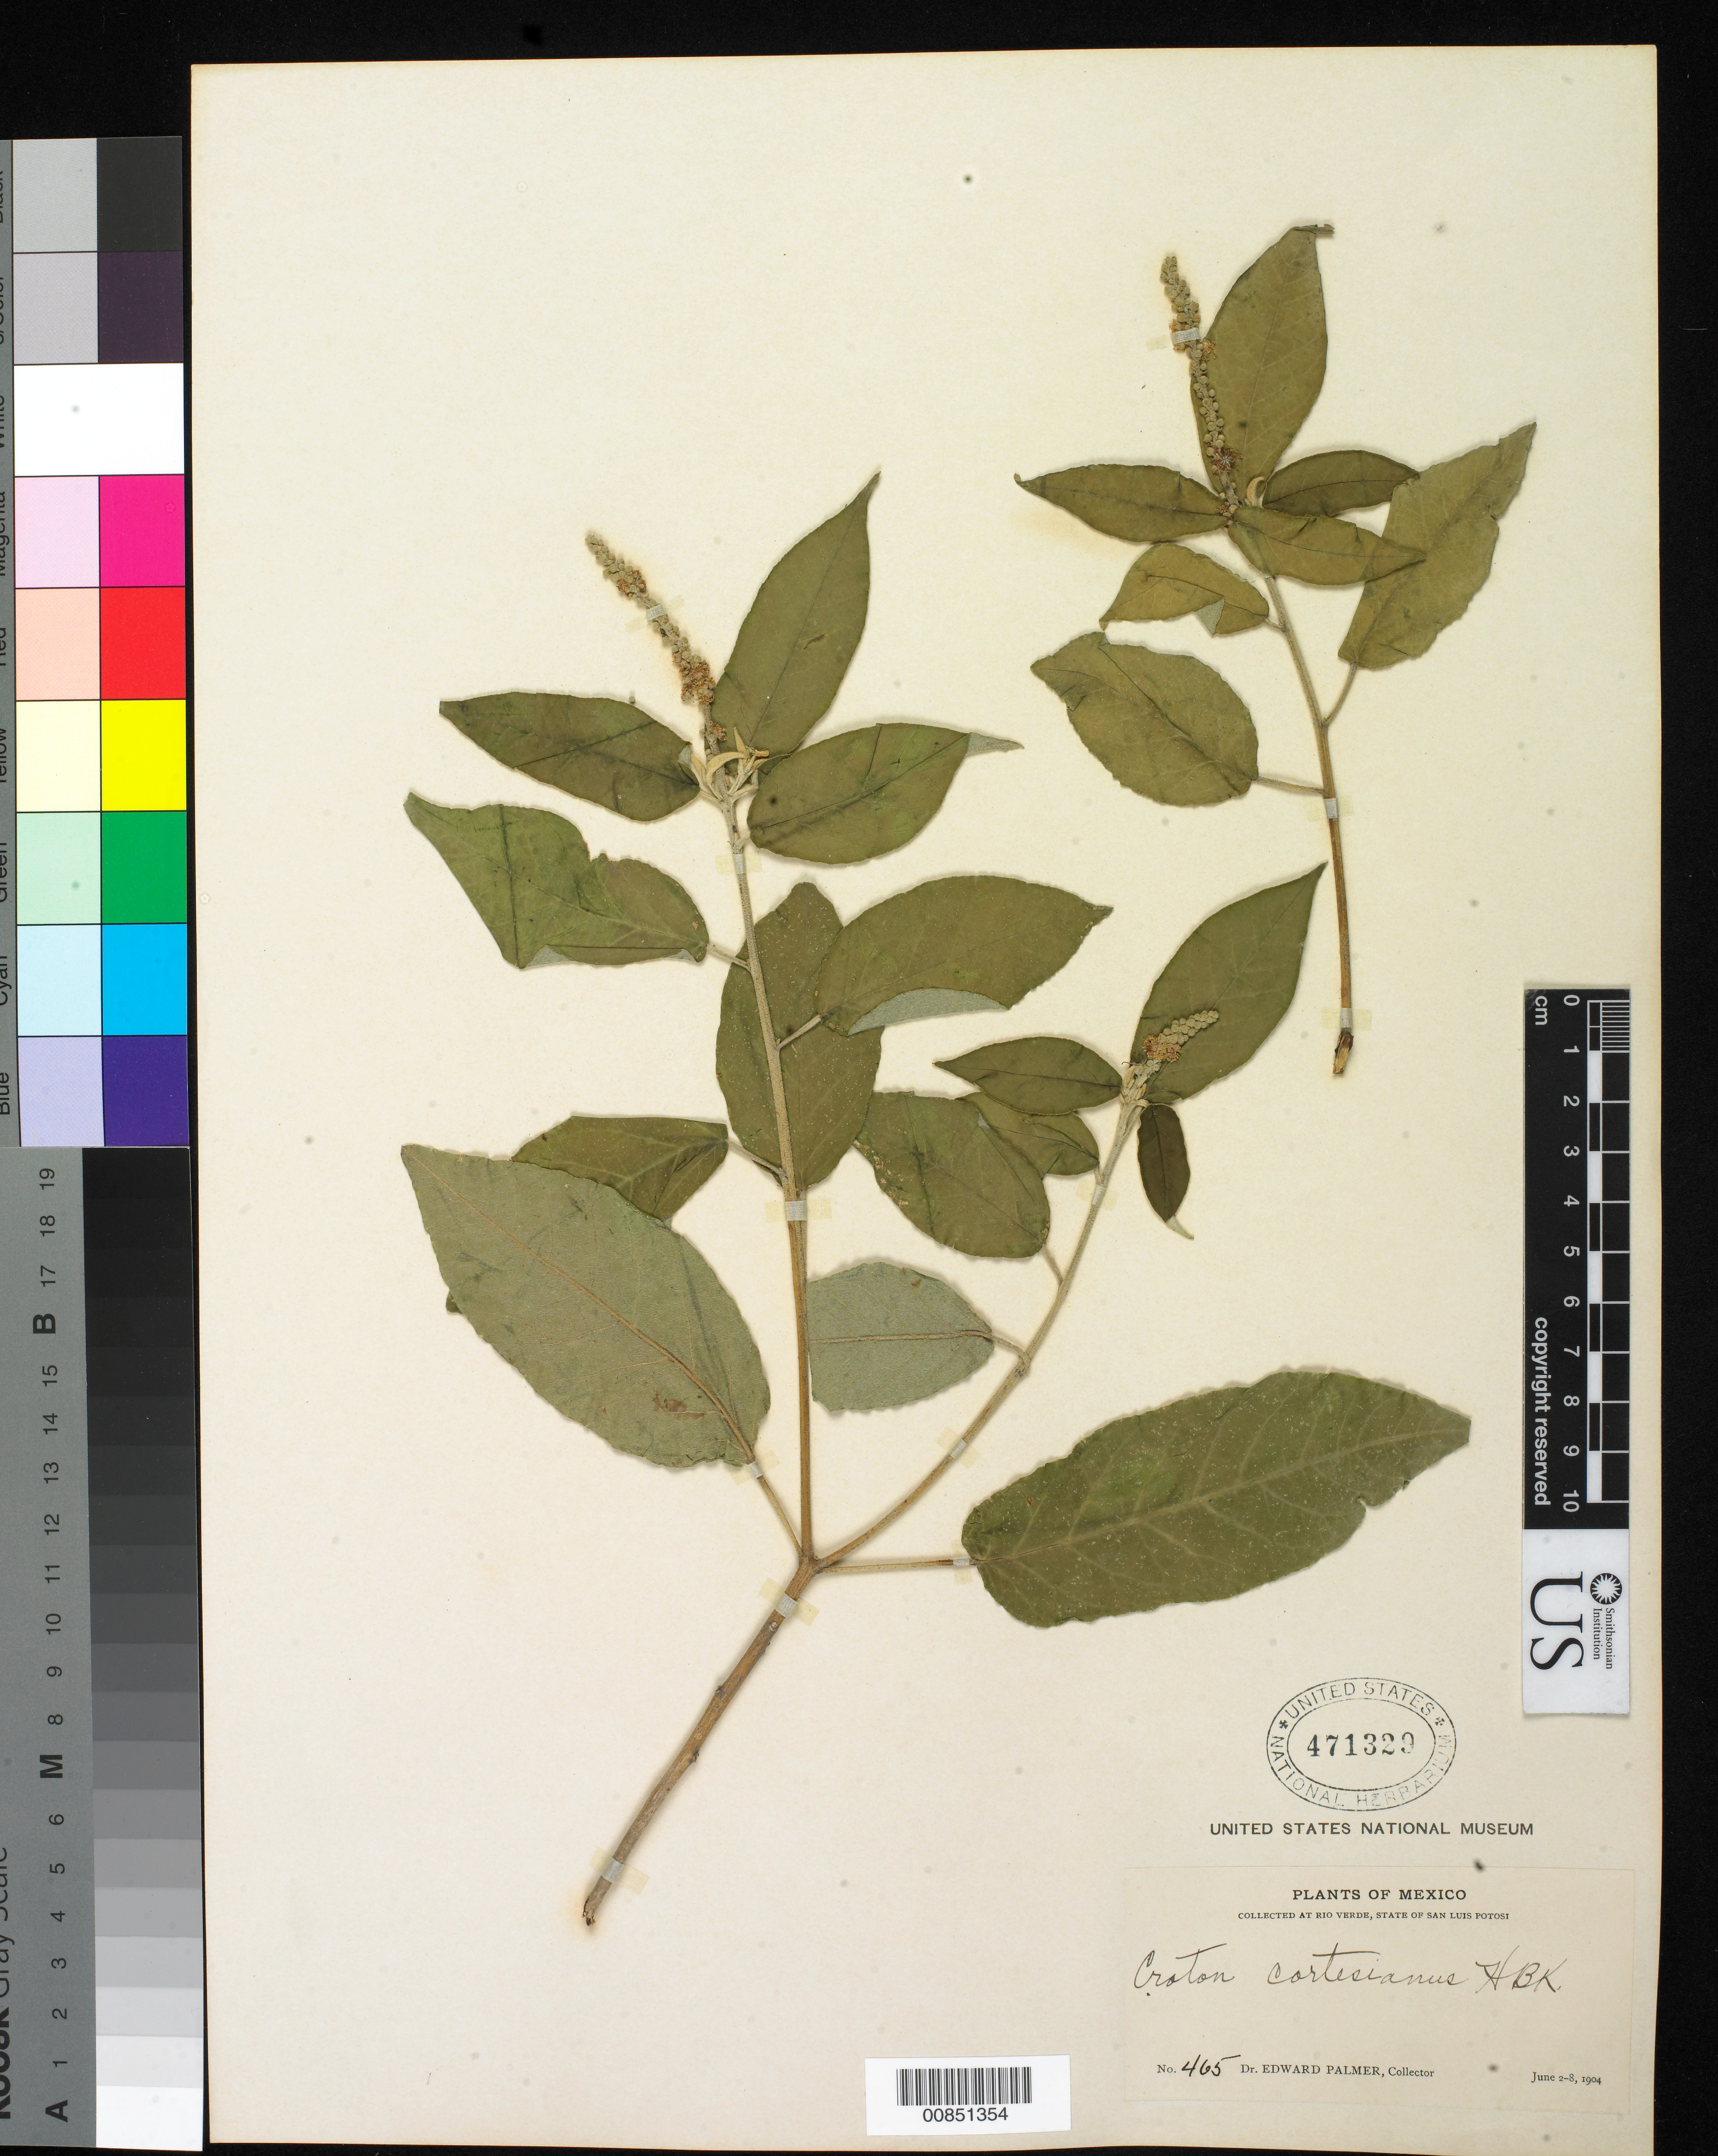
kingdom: Plantae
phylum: Tracheophyta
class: Magnoliopsida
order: Malpighiales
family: Euphorbiaceae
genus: Croton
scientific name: Croton cortesianus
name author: Kunth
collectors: E. Palmer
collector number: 465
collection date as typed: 02 Jun 1904 to 08 Jun 1904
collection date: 1904-06-02/1904-06-08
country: Mexico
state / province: San Luis Potosí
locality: Río Verde, San Luis Potosí.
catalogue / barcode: US 471329